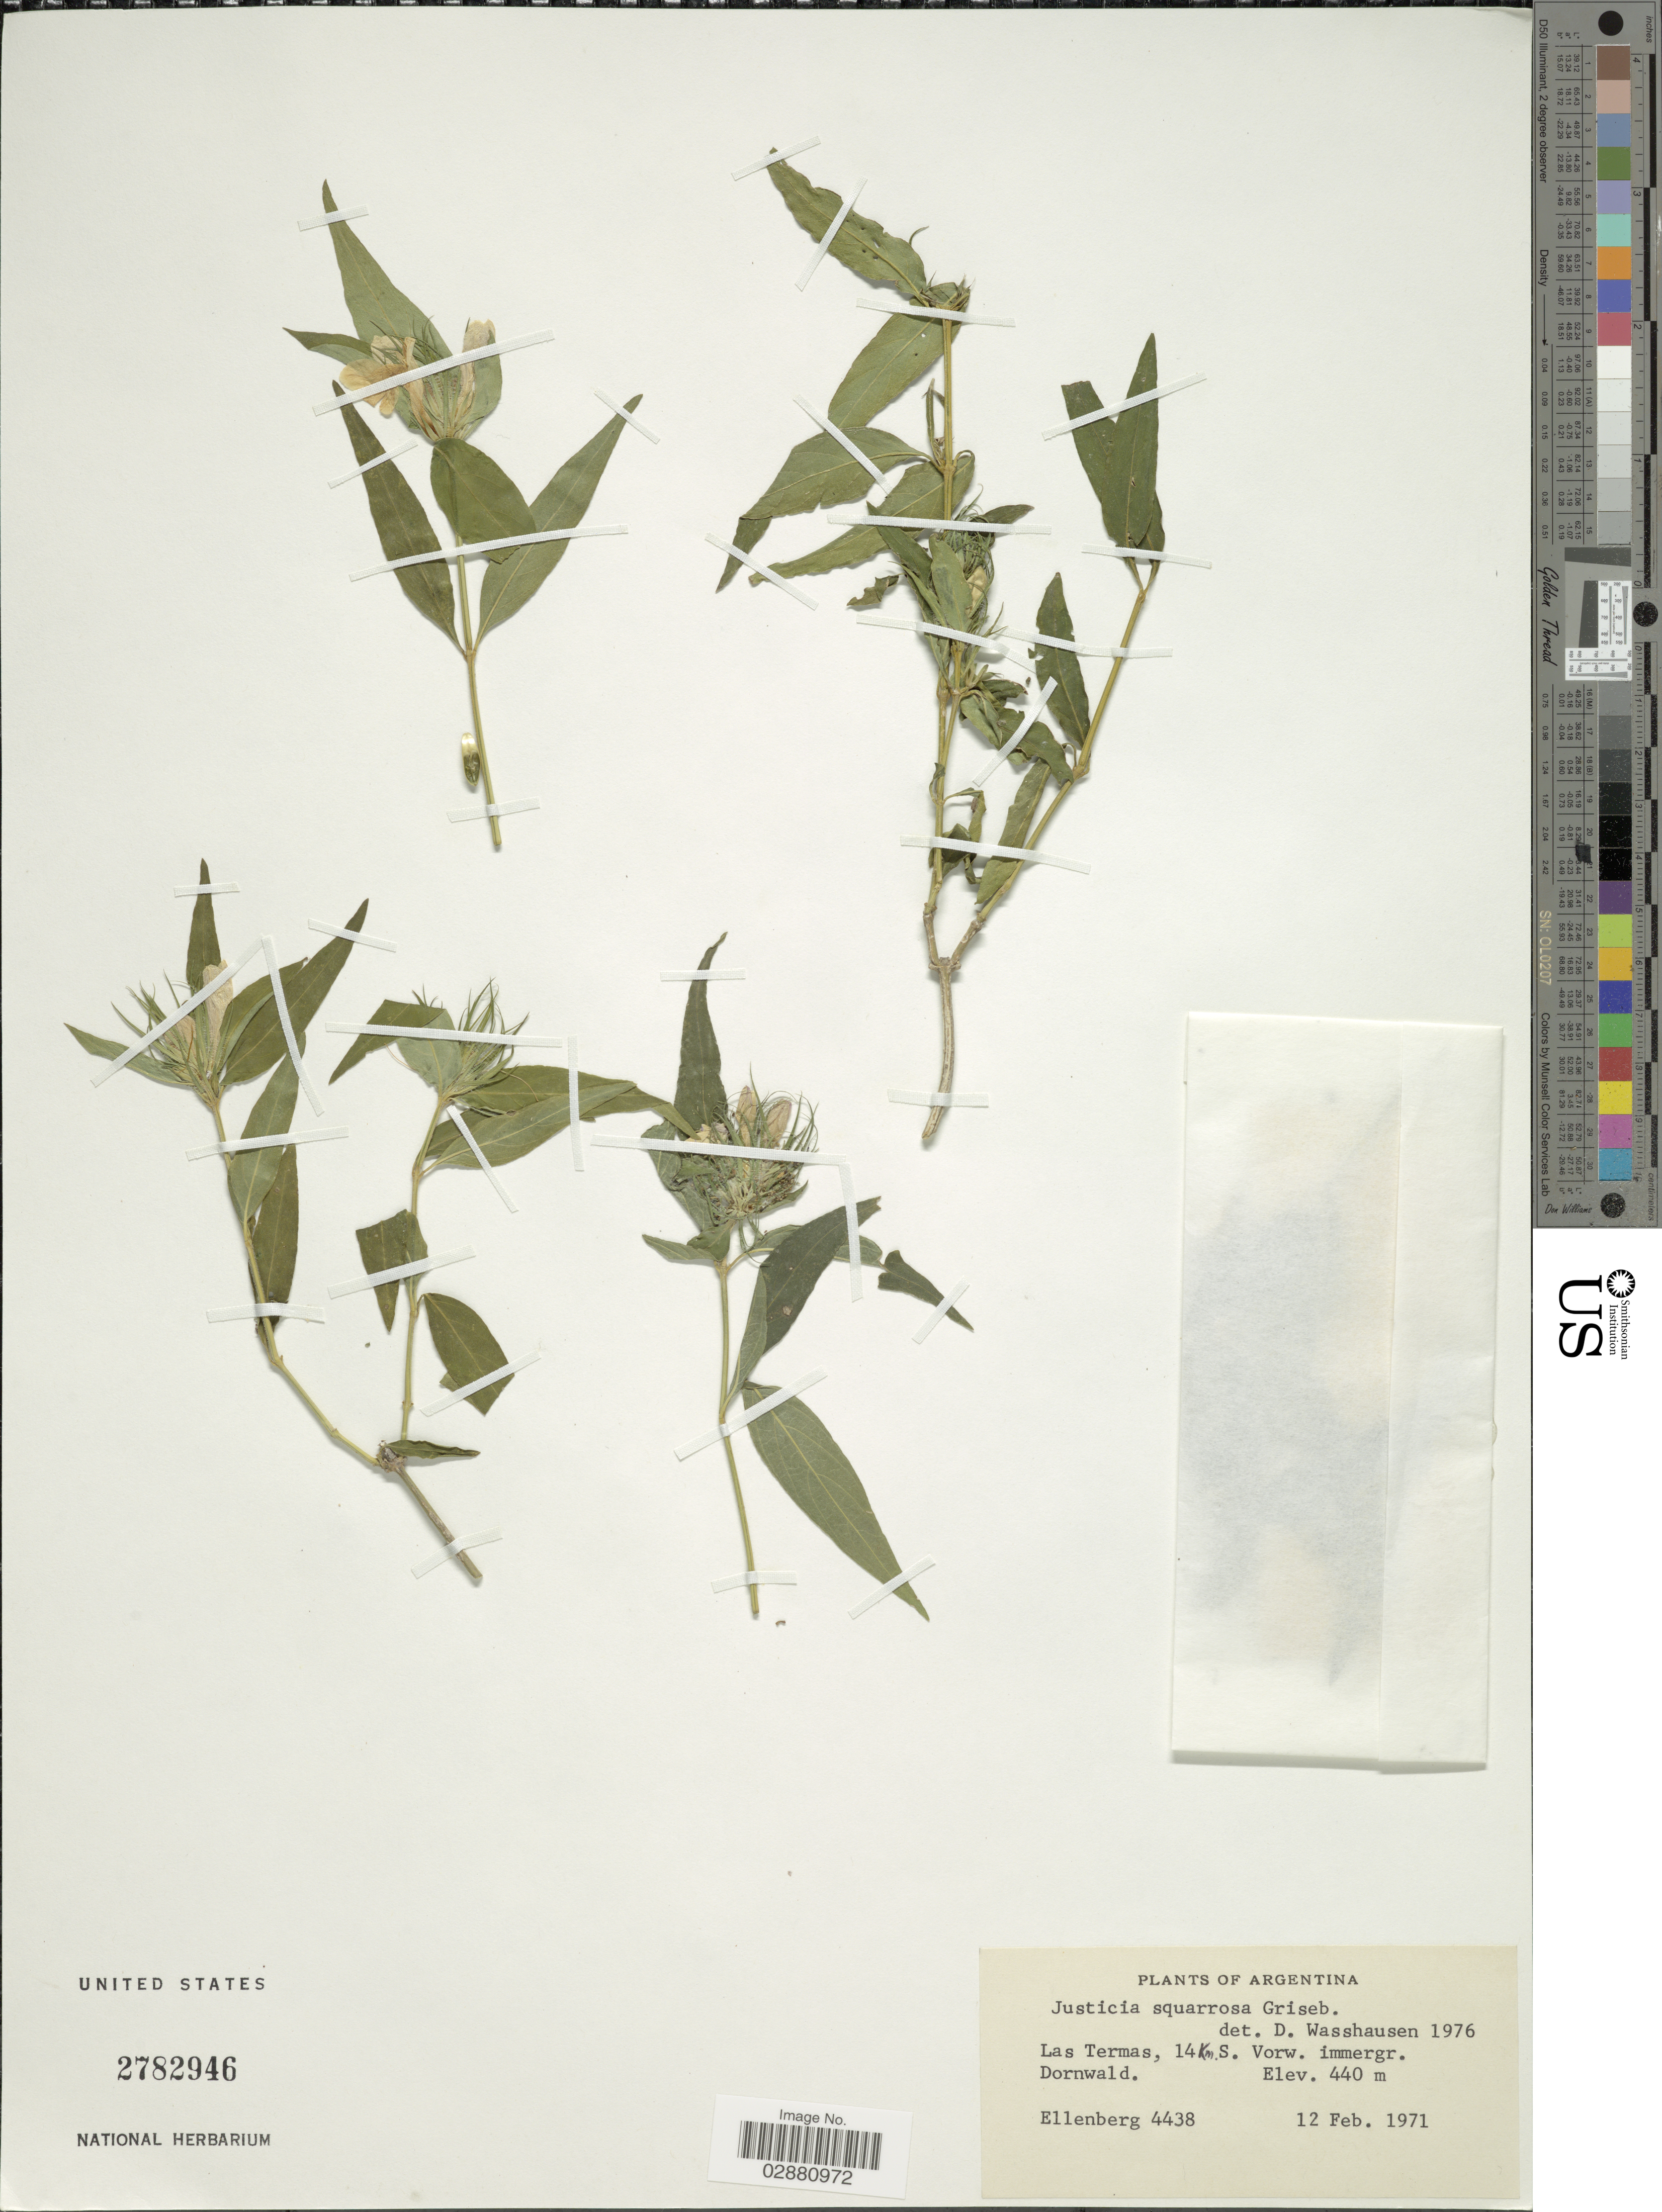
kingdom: Plantae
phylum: Tracheophyta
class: Magnoliopsida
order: Lamiales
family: Acanthaceae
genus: Justicia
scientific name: Justicia squarrosa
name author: Griseb.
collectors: Ellenberg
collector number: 4438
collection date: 1971-02-12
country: Argentina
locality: Las Termas, 14 Km S. Vorw. immergr. Dornwald.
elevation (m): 440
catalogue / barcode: US 2782946